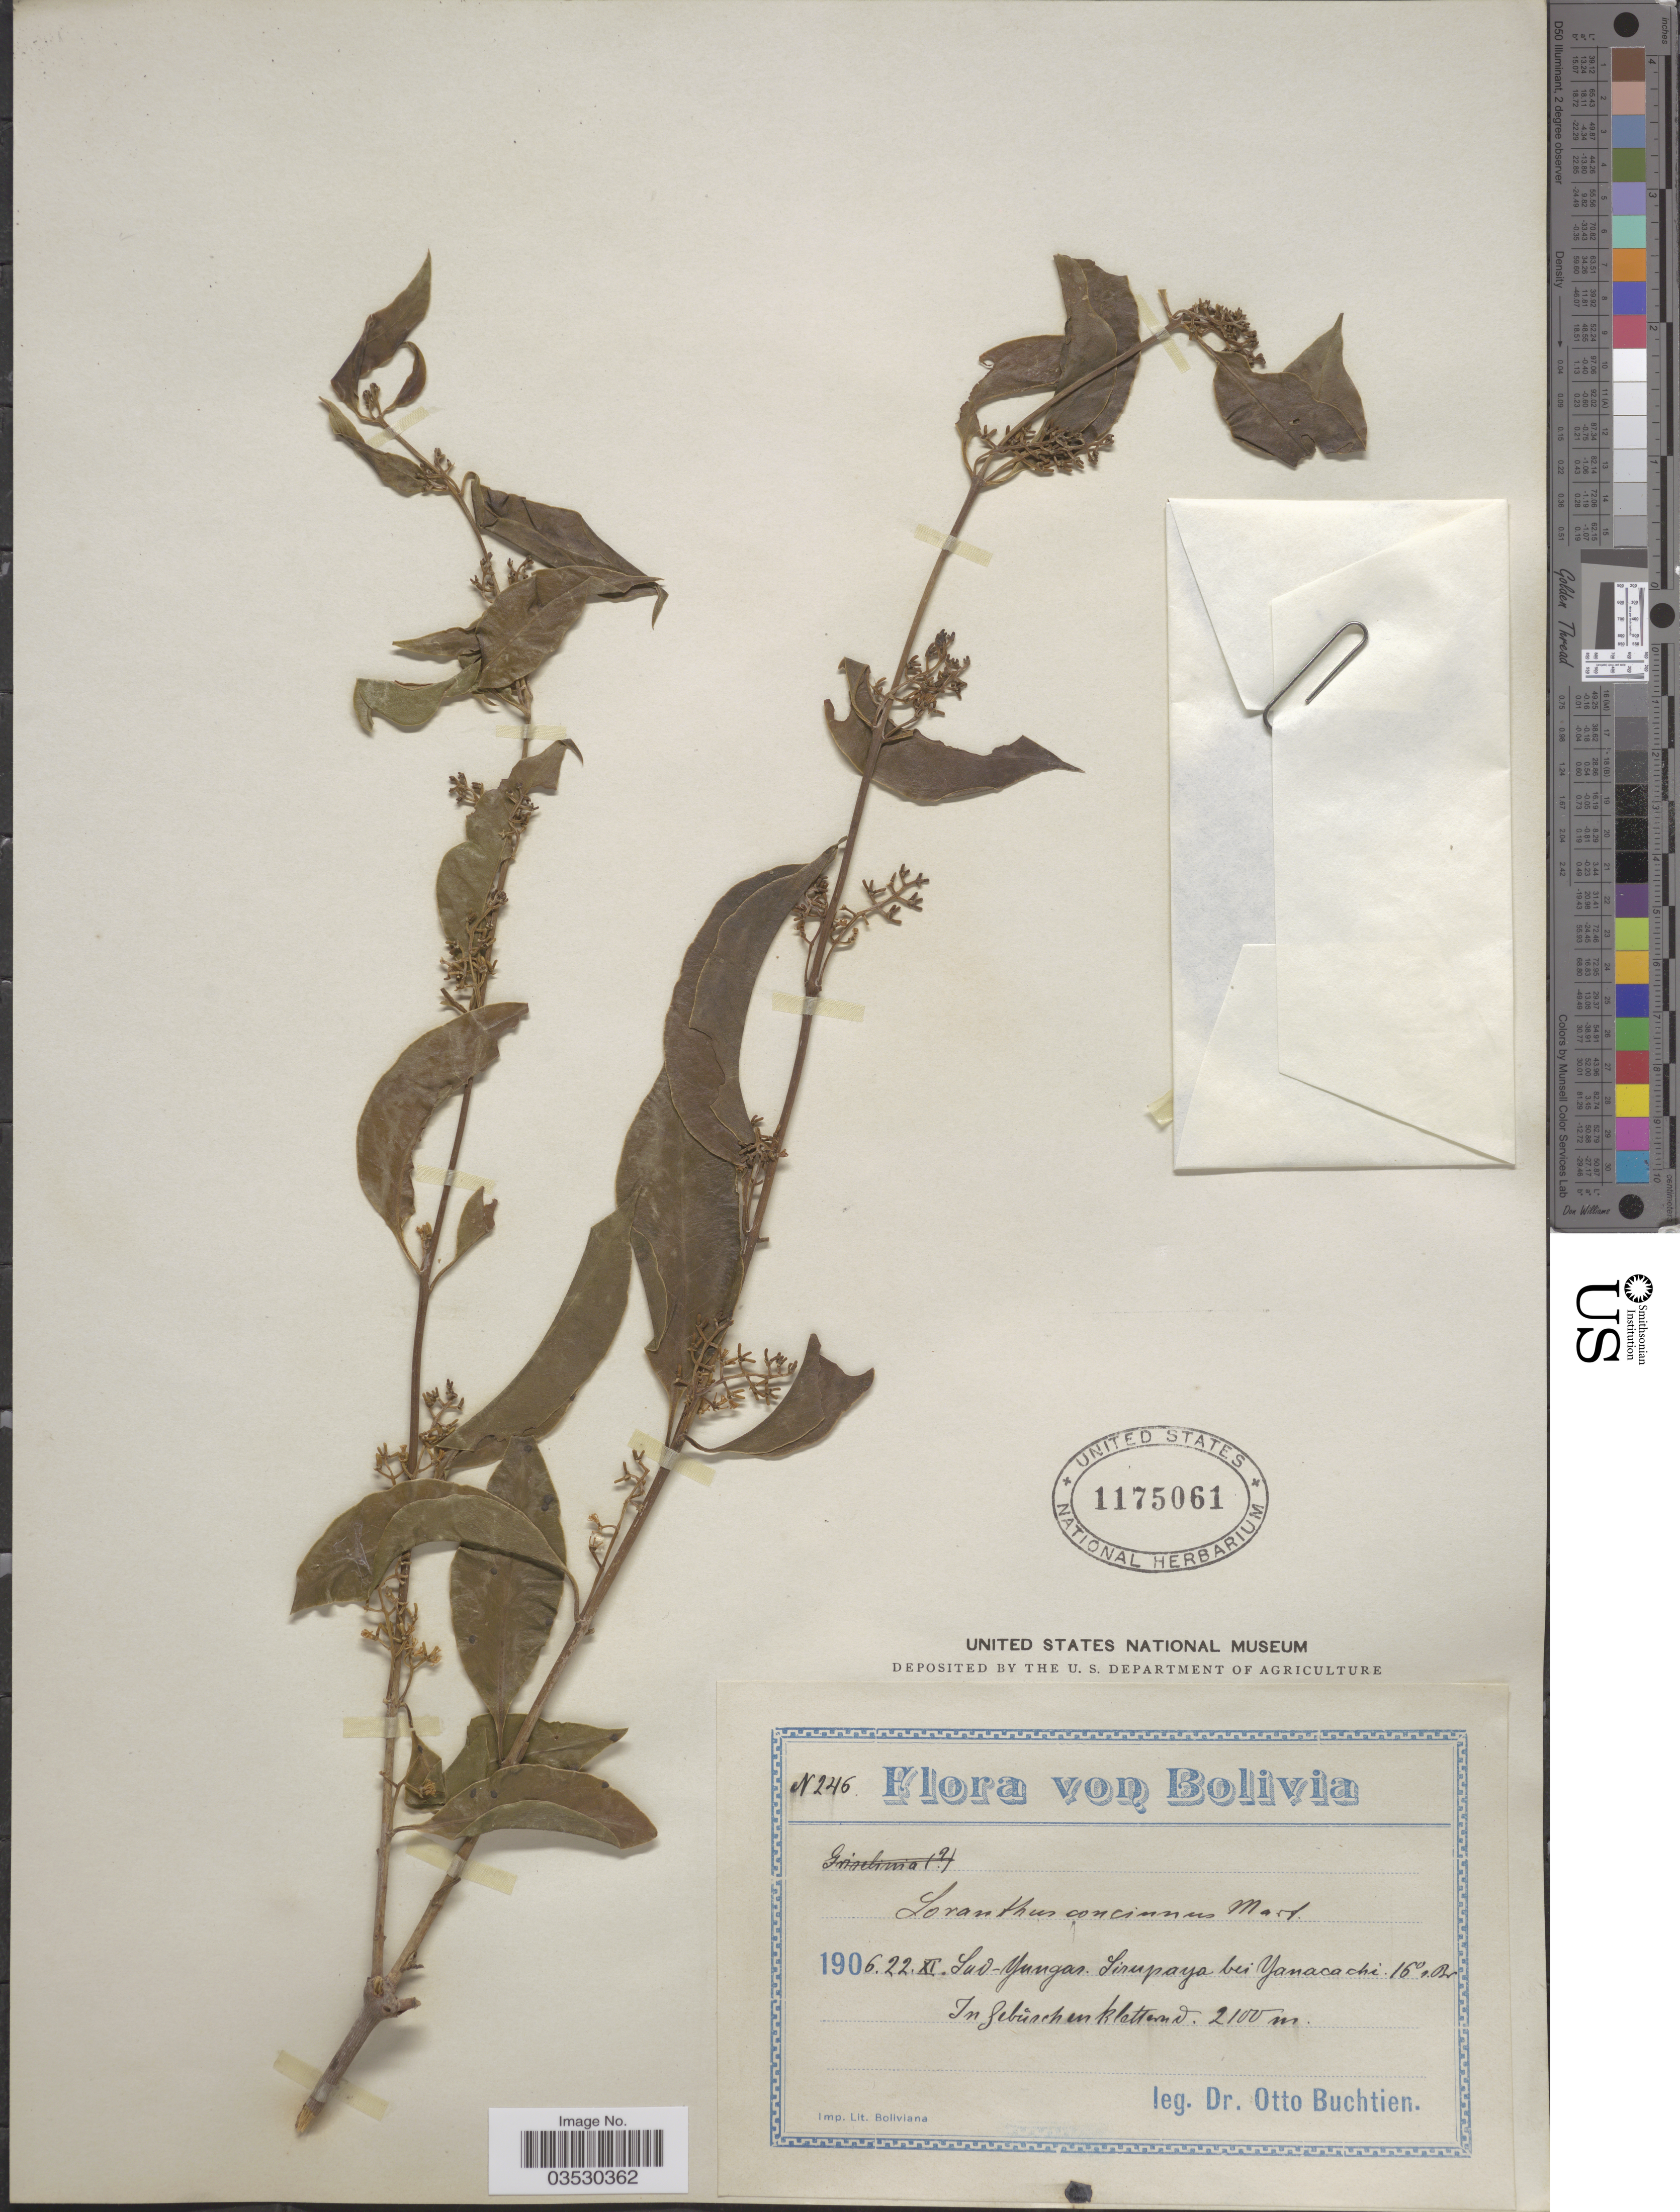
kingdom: Plantae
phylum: Tracheophyta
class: Magnoliopsida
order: Santalales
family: Loranthaceae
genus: Struthanthus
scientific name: Struthanthus concinnus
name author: Mart.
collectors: O. Buchtien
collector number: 246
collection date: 1906-11-22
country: Bolivia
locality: Sud-Yungas. Sirupaya bei Yanacachi. 16º s. Br.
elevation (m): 2100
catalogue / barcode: US 1175061